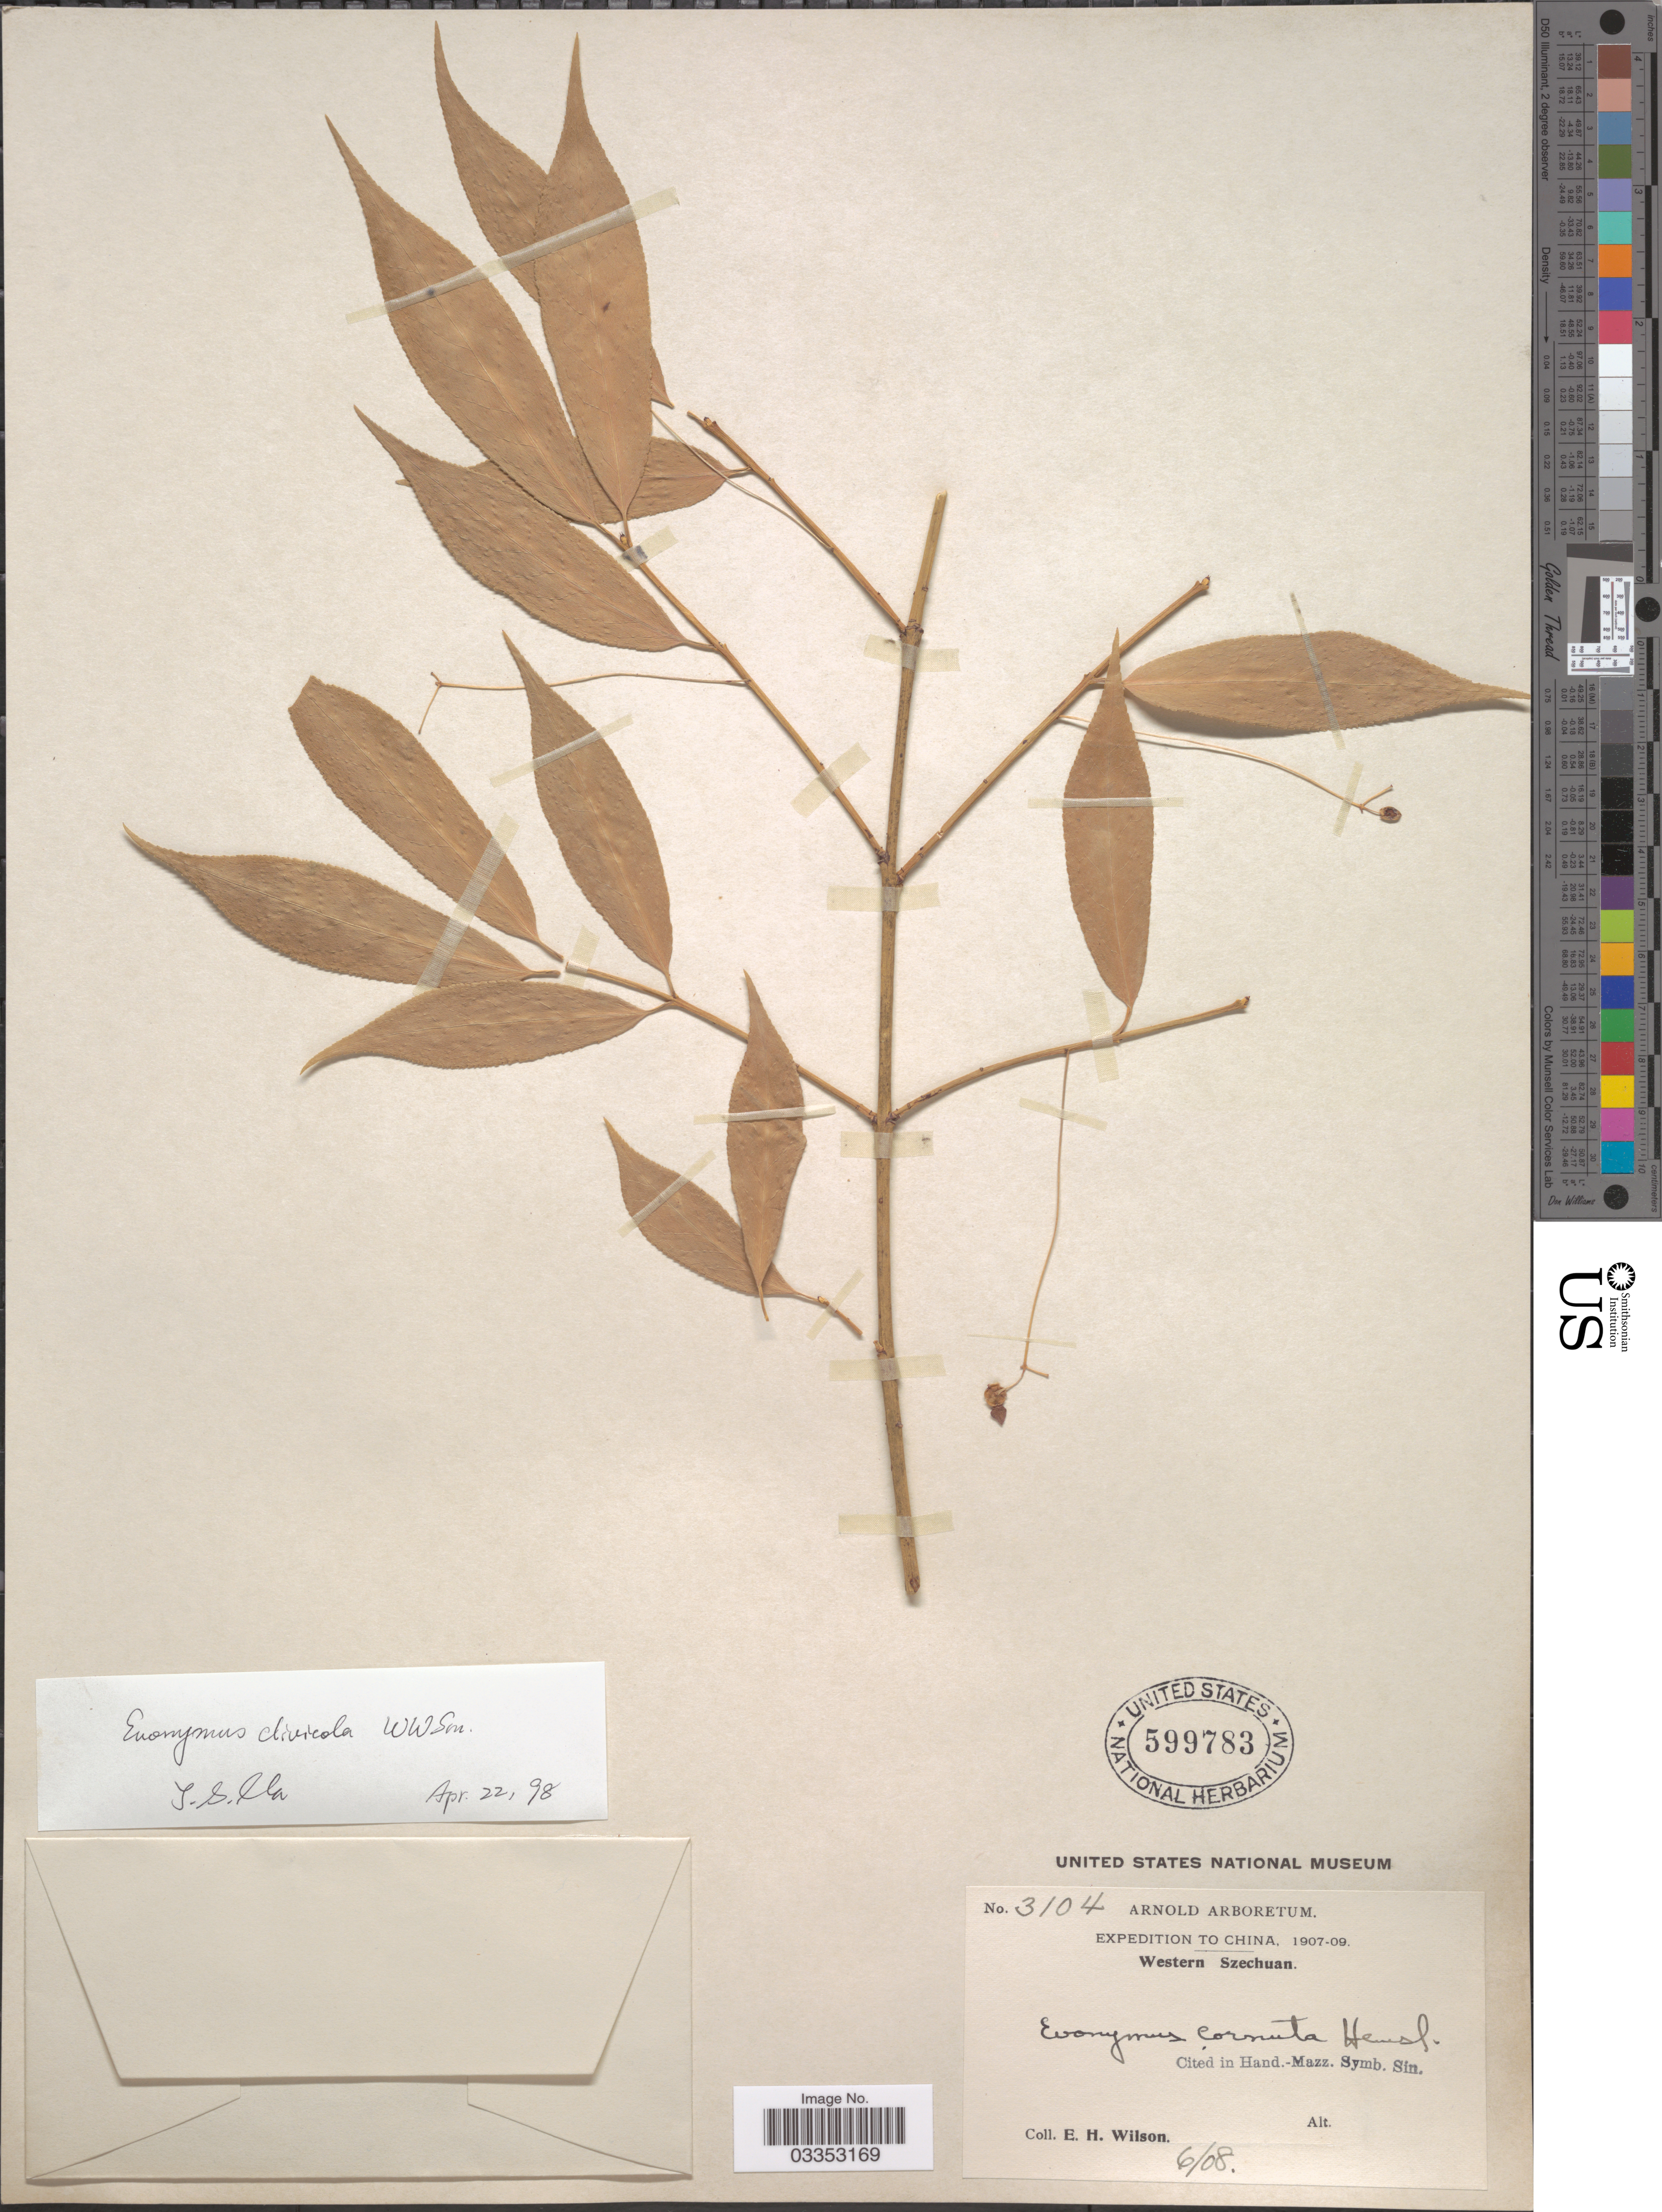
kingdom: Plantae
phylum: Tracheophyta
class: Magnoliopsida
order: Celastrales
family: Celastraceae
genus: Euonymus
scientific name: Euonymus clivicola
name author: W.W. Sm.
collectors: E. Wilson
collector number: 3104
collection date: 1908-06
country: China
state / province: Sichuan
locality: Western Szechuan.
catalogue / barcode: US 599783